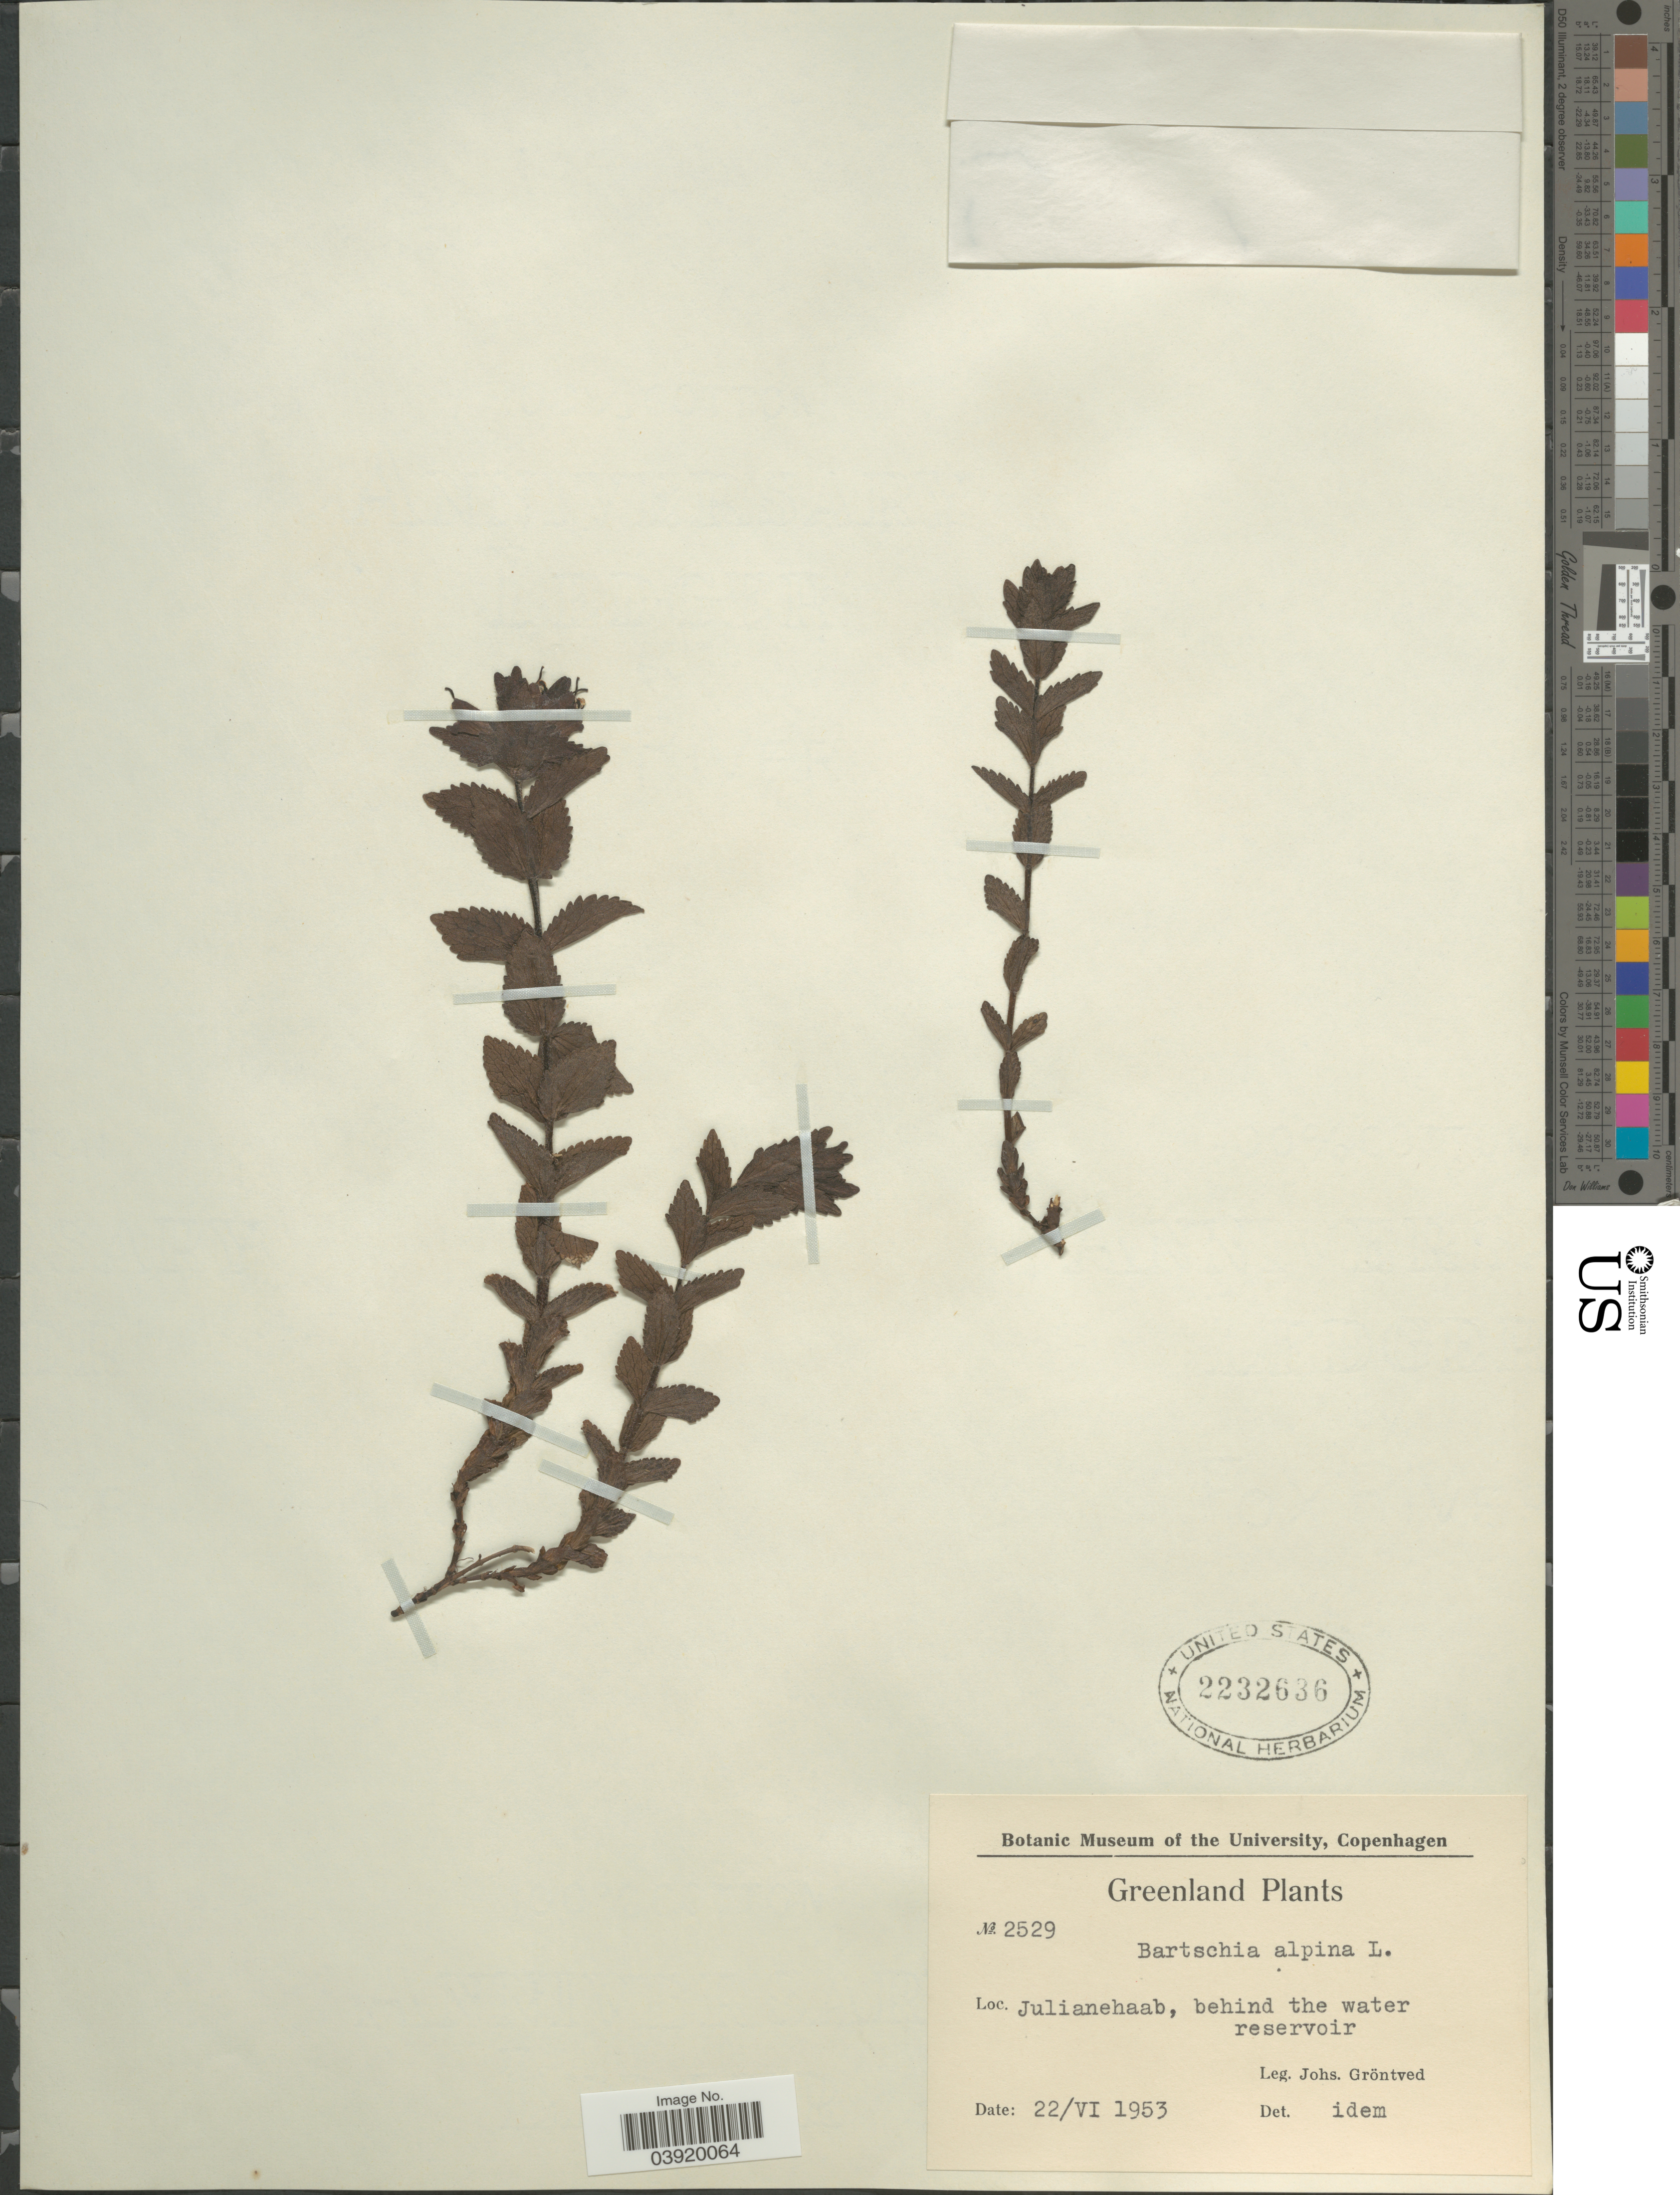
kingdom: Plantae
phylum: Tracheophyta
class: Magnoliopsida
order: Lamiales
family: Orobanchaceae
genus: Bartsia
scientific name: Bartsia alpina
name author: L.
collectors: J. Gröntved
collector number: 2529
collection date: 1953-06-22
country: Greenland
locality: Julianehaab, behind the water reservoir.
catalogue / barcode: US 2232636